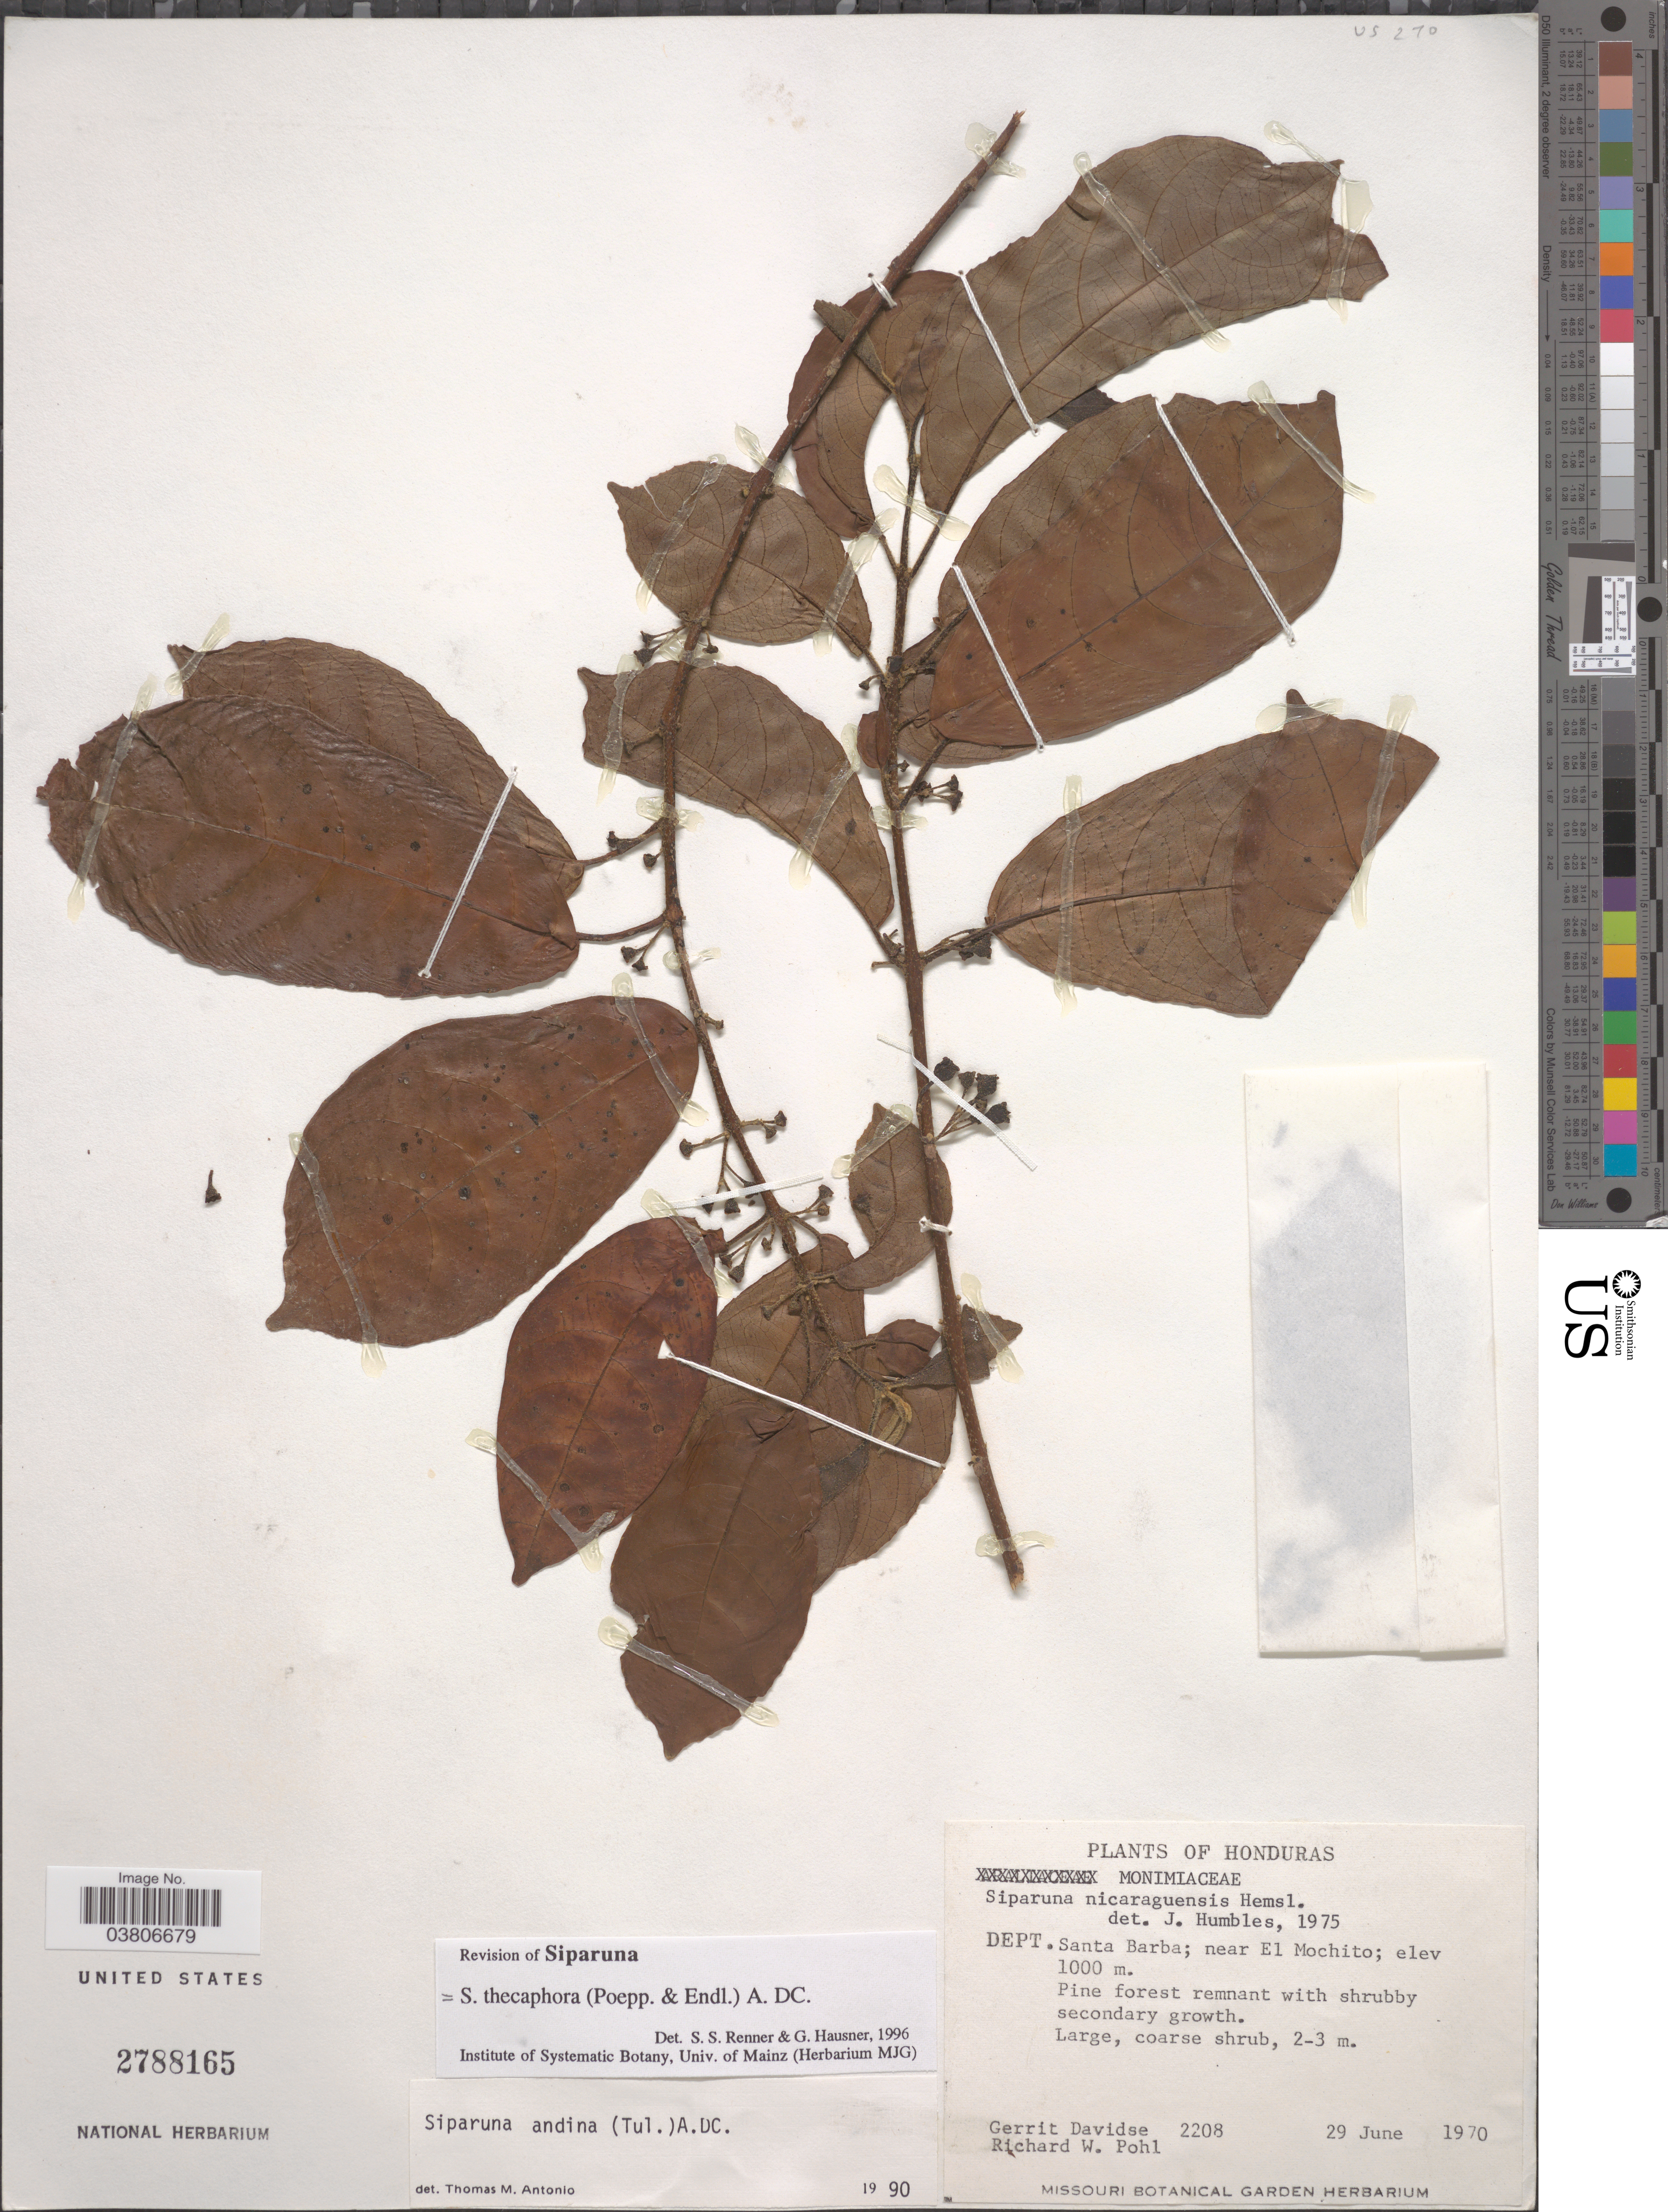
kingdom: Plantae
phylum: Tracheophyta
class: Magnoliopsida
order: Laurales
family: Siparunaceae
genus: Siparuna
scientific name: Siparuna thecaphora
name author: (Poepp. & Endl.) A. DC.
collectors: G. Davidse & R. W. Pohl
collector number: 2208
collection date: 1970-06-29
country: Honduras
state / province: Santa Barbara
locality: Dept. Santa Barba; near El Mochito.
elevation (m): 1000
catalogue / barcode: US 2788165